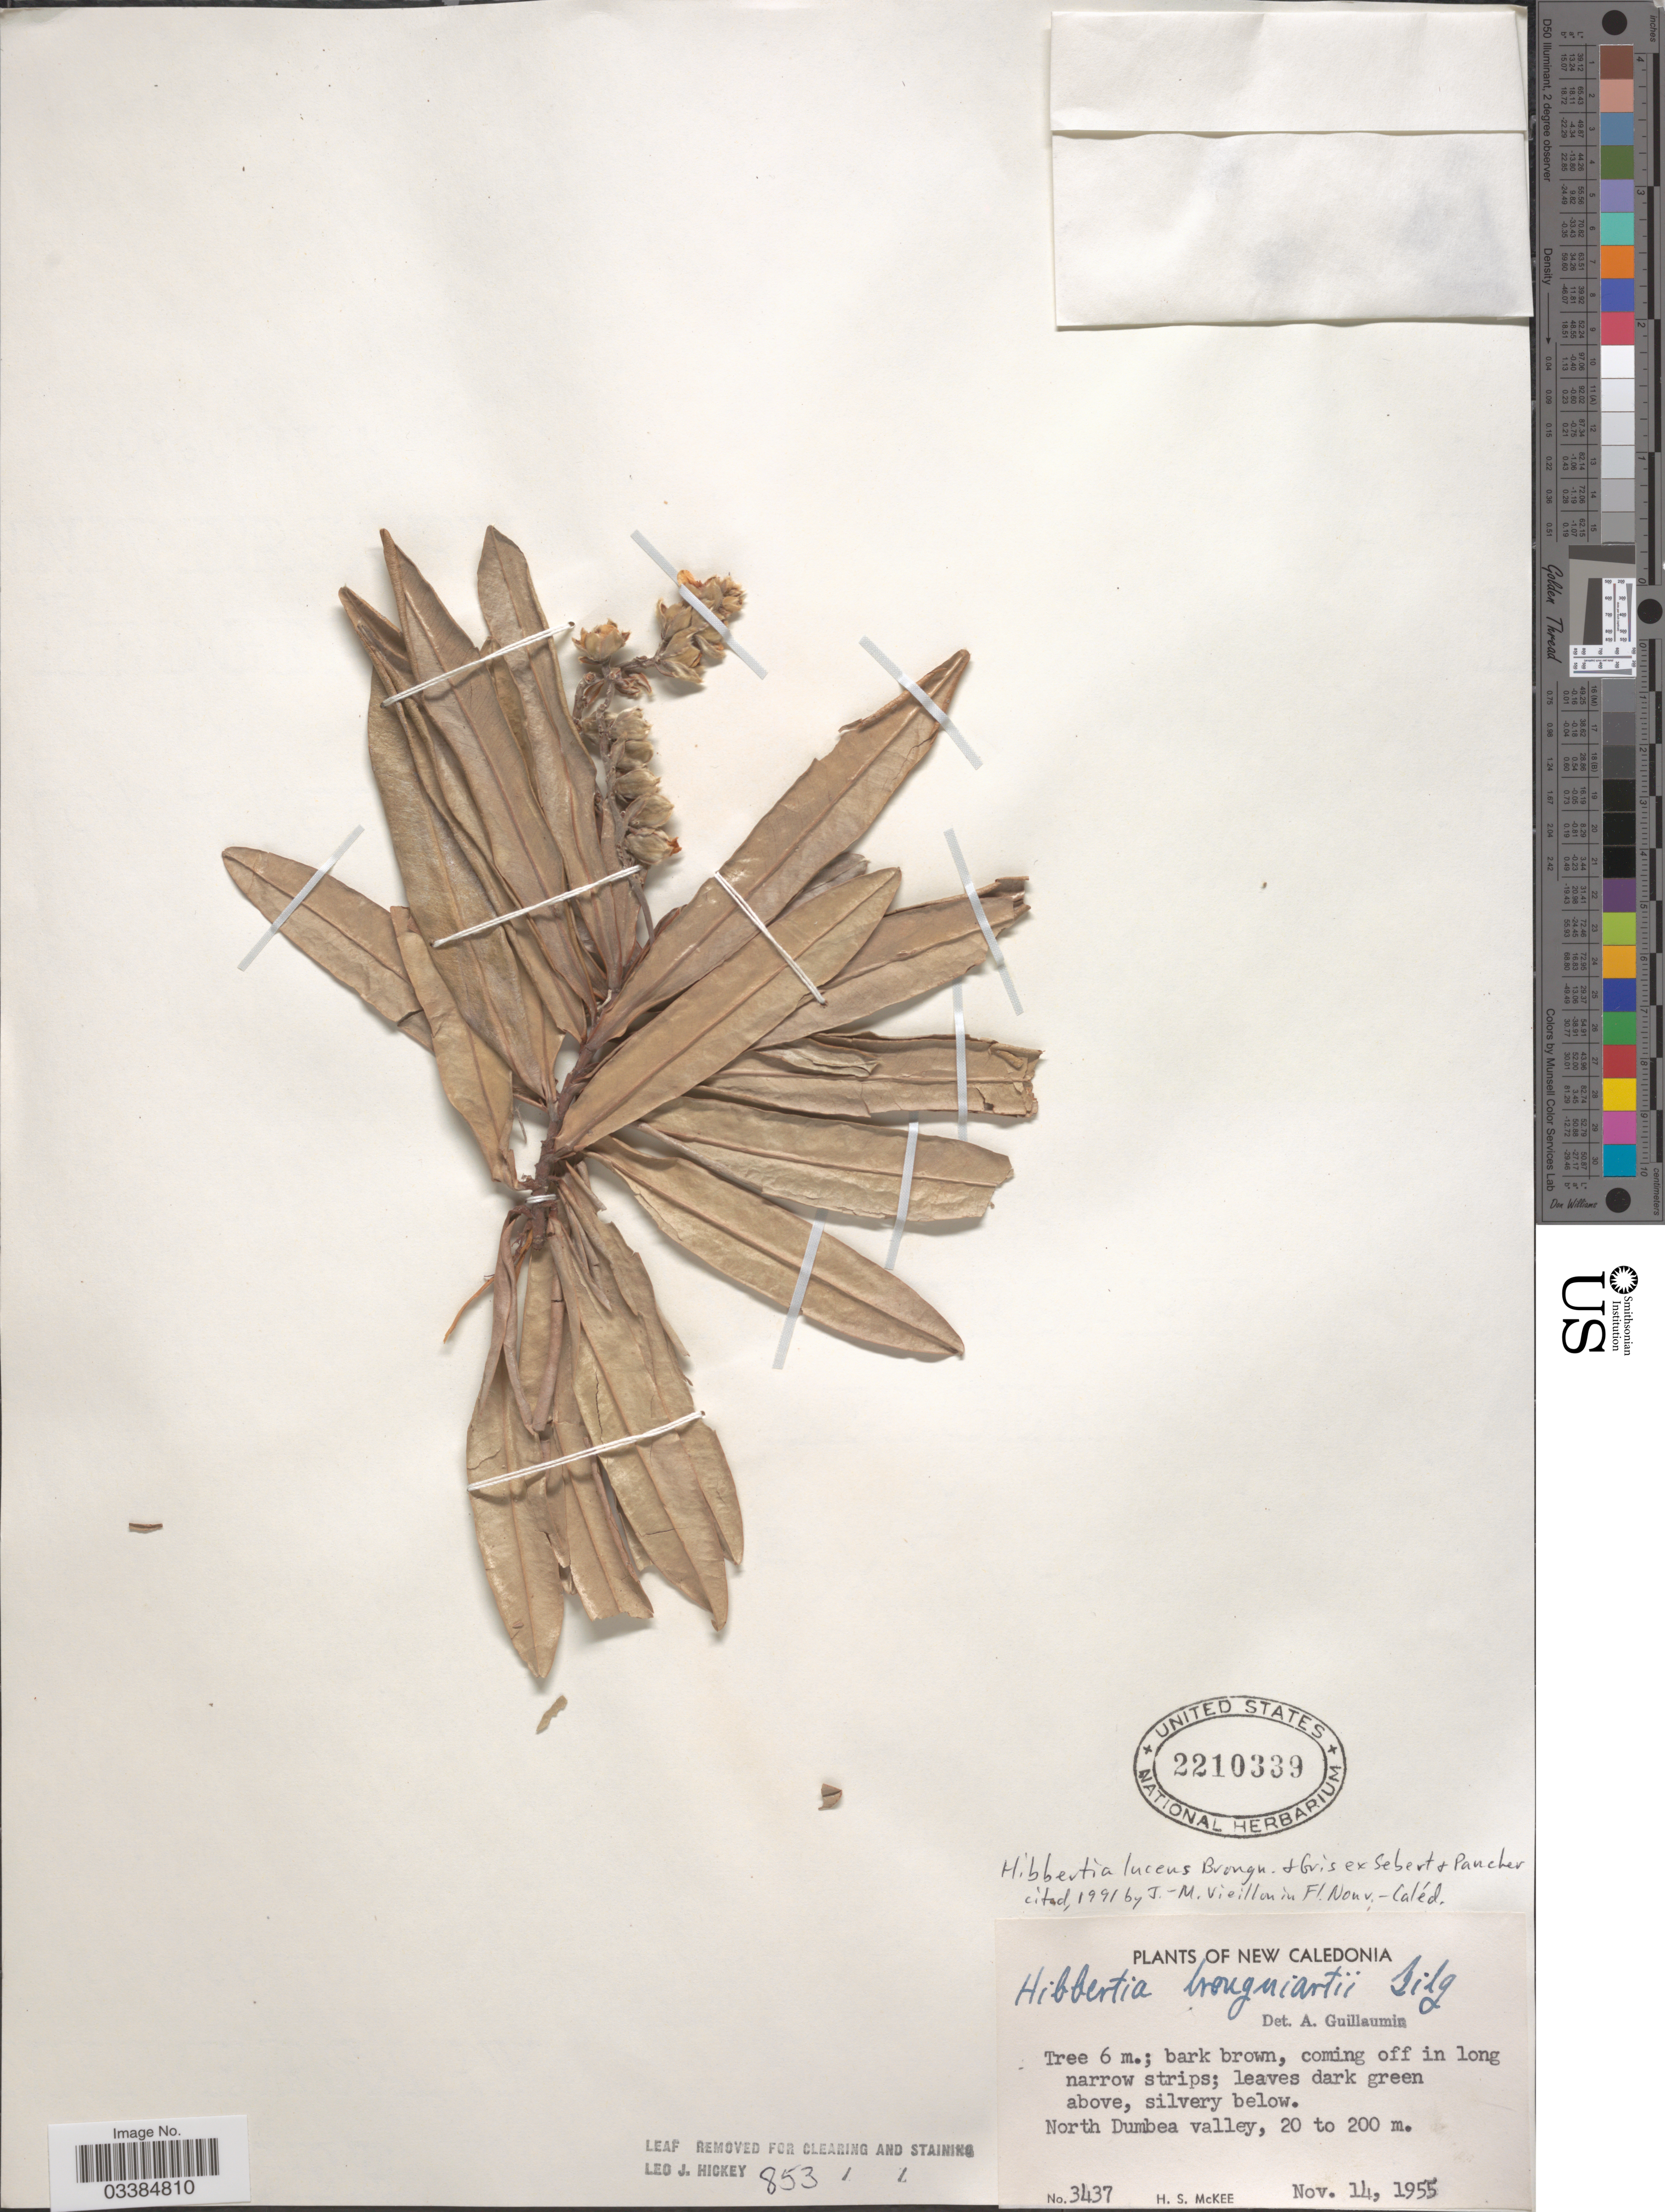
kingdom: Plantae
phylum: Tracheophyta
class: Magnoliopsida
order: Dilleniales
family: Dilleniaceae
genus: Hibbertia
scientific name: Hibbertia lucens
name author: Brongn. & Gris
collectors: H. S. McKee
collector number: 3437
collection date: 1955-11-14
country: New Caledonia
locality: North Dumbea valley.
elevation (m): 20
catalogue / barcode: US 2210339